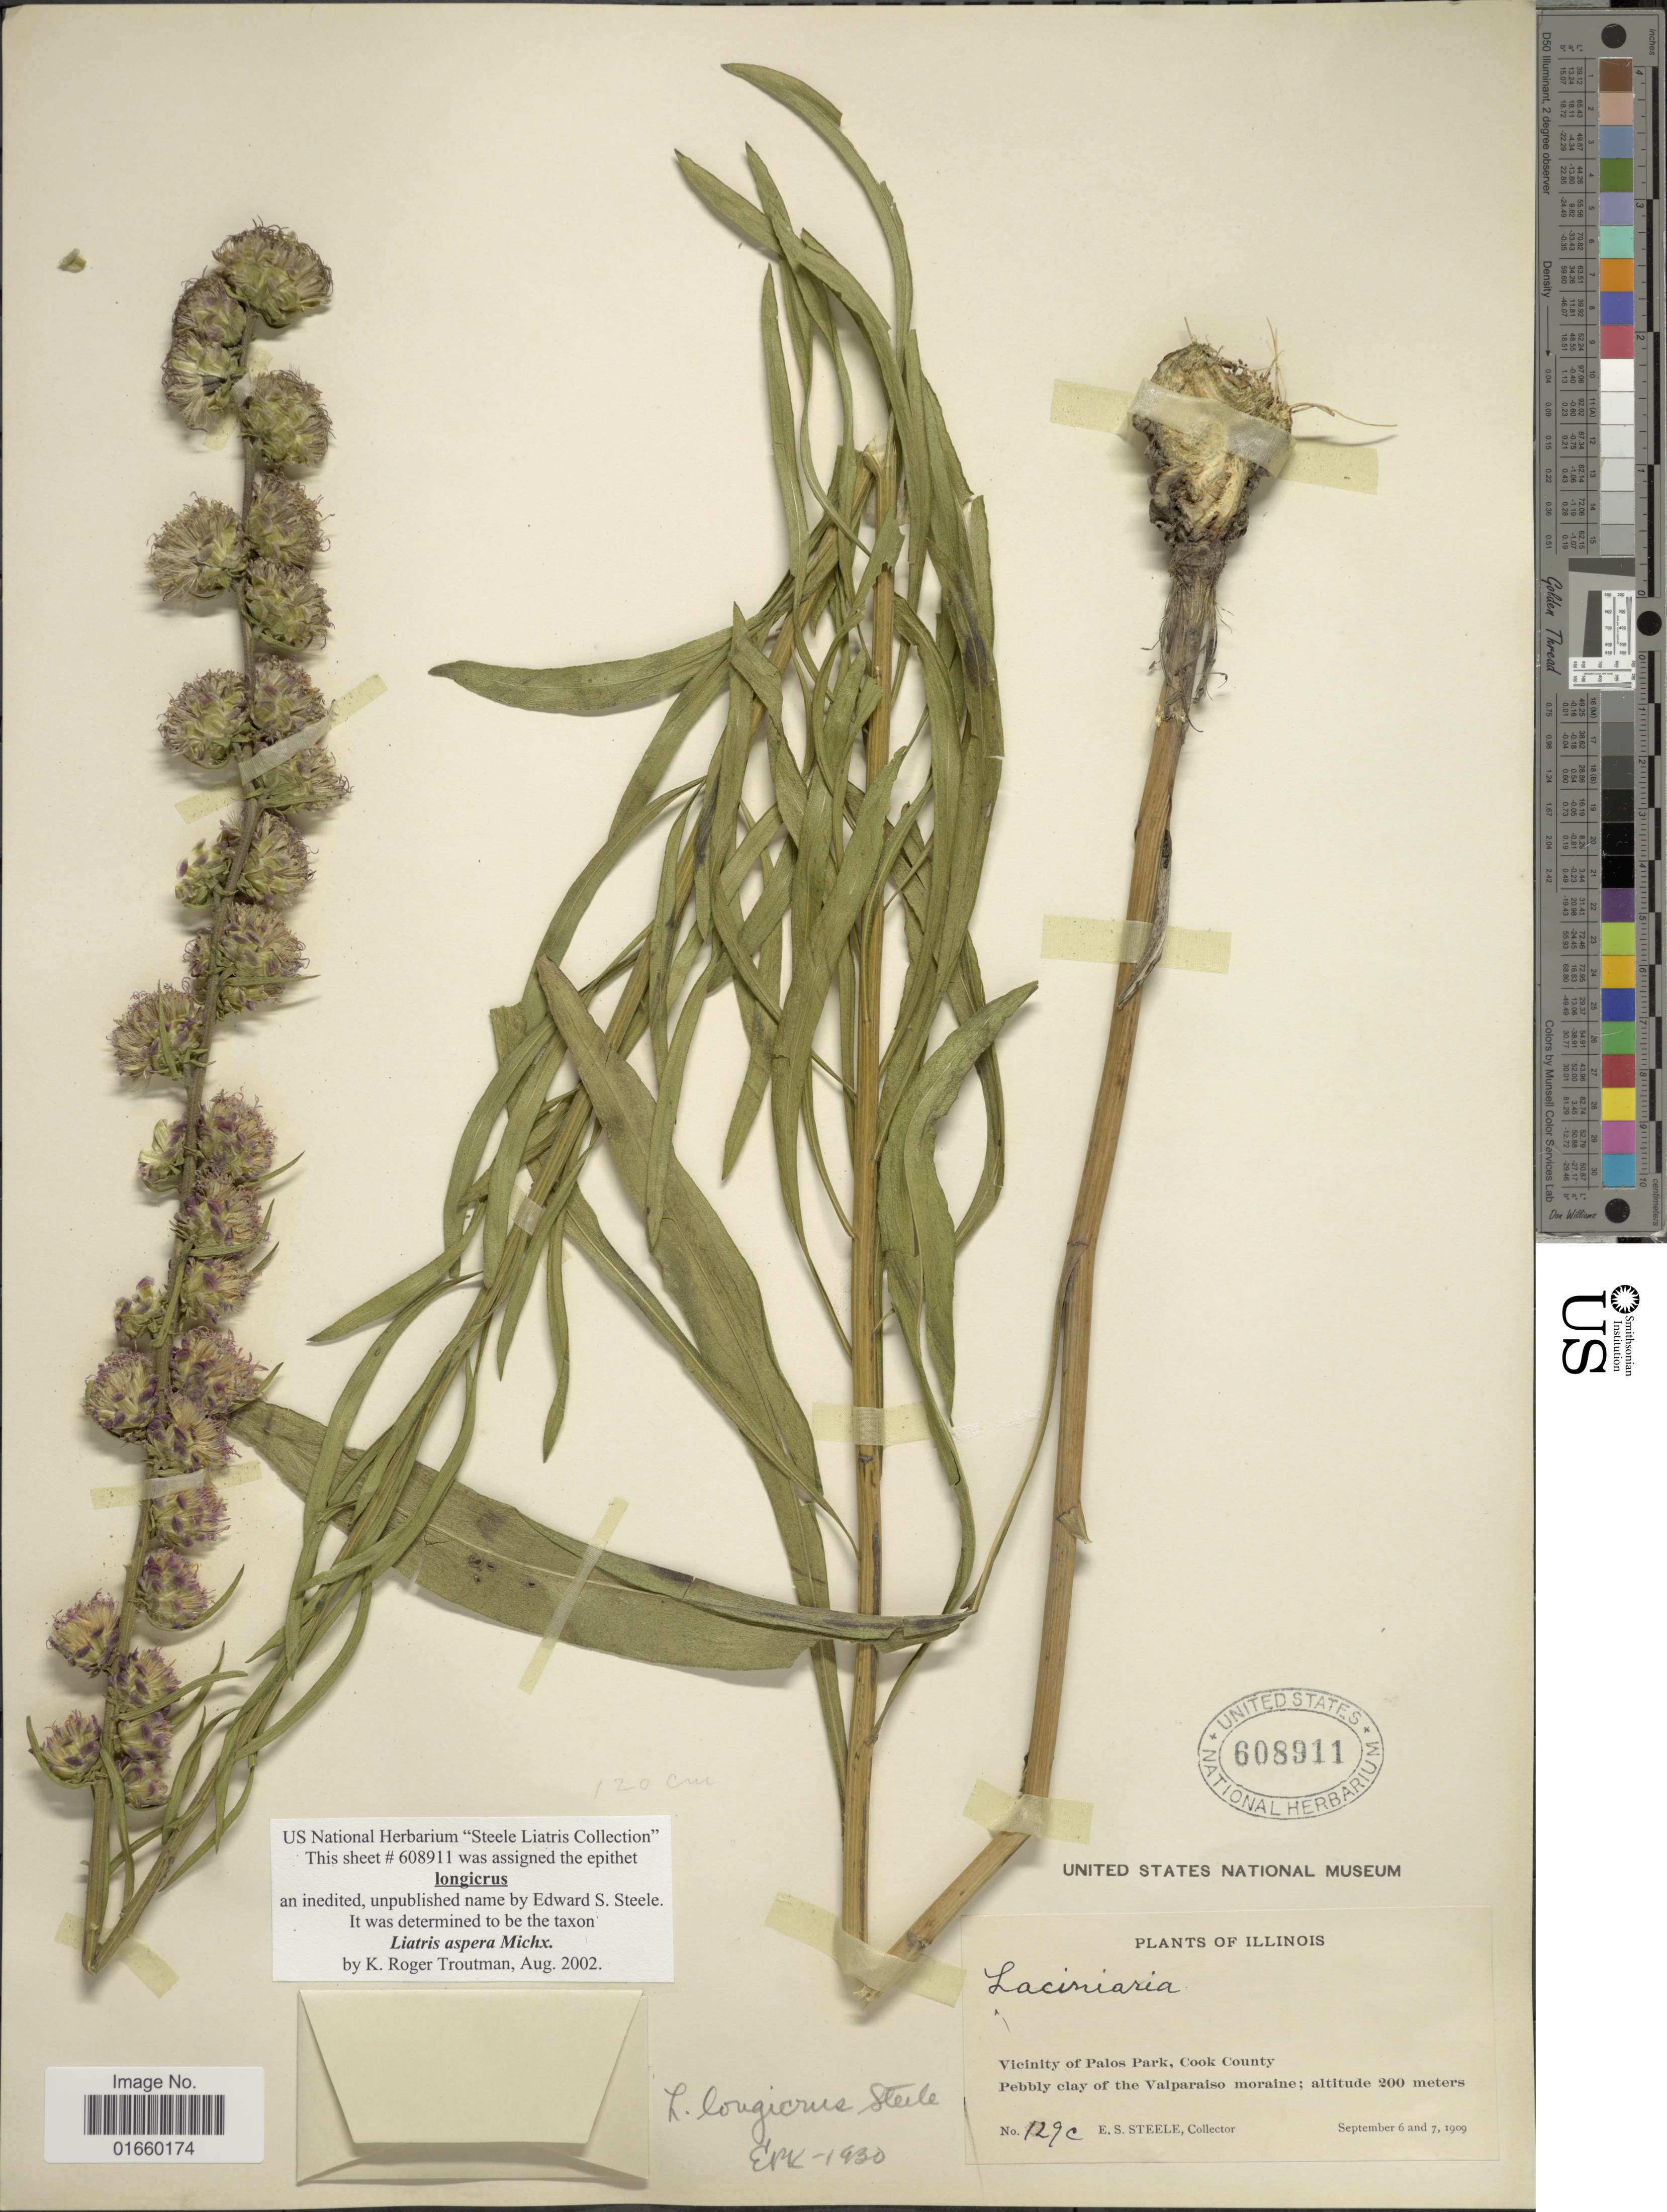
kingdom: Plantae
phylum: Tracheophyta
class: Magnoliopsida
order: Asterales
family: Asteraceae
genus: Liatris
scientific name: Liatris aspera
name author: Michx.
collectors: E. Steele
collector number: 129c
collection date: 1909-09-06/1909-09-07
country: United States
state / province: Illinois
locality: Vicinity of Palos Park, Cook County, Pebbly clay of the Valparaiso moraine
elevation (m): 200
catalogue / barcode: US 608911